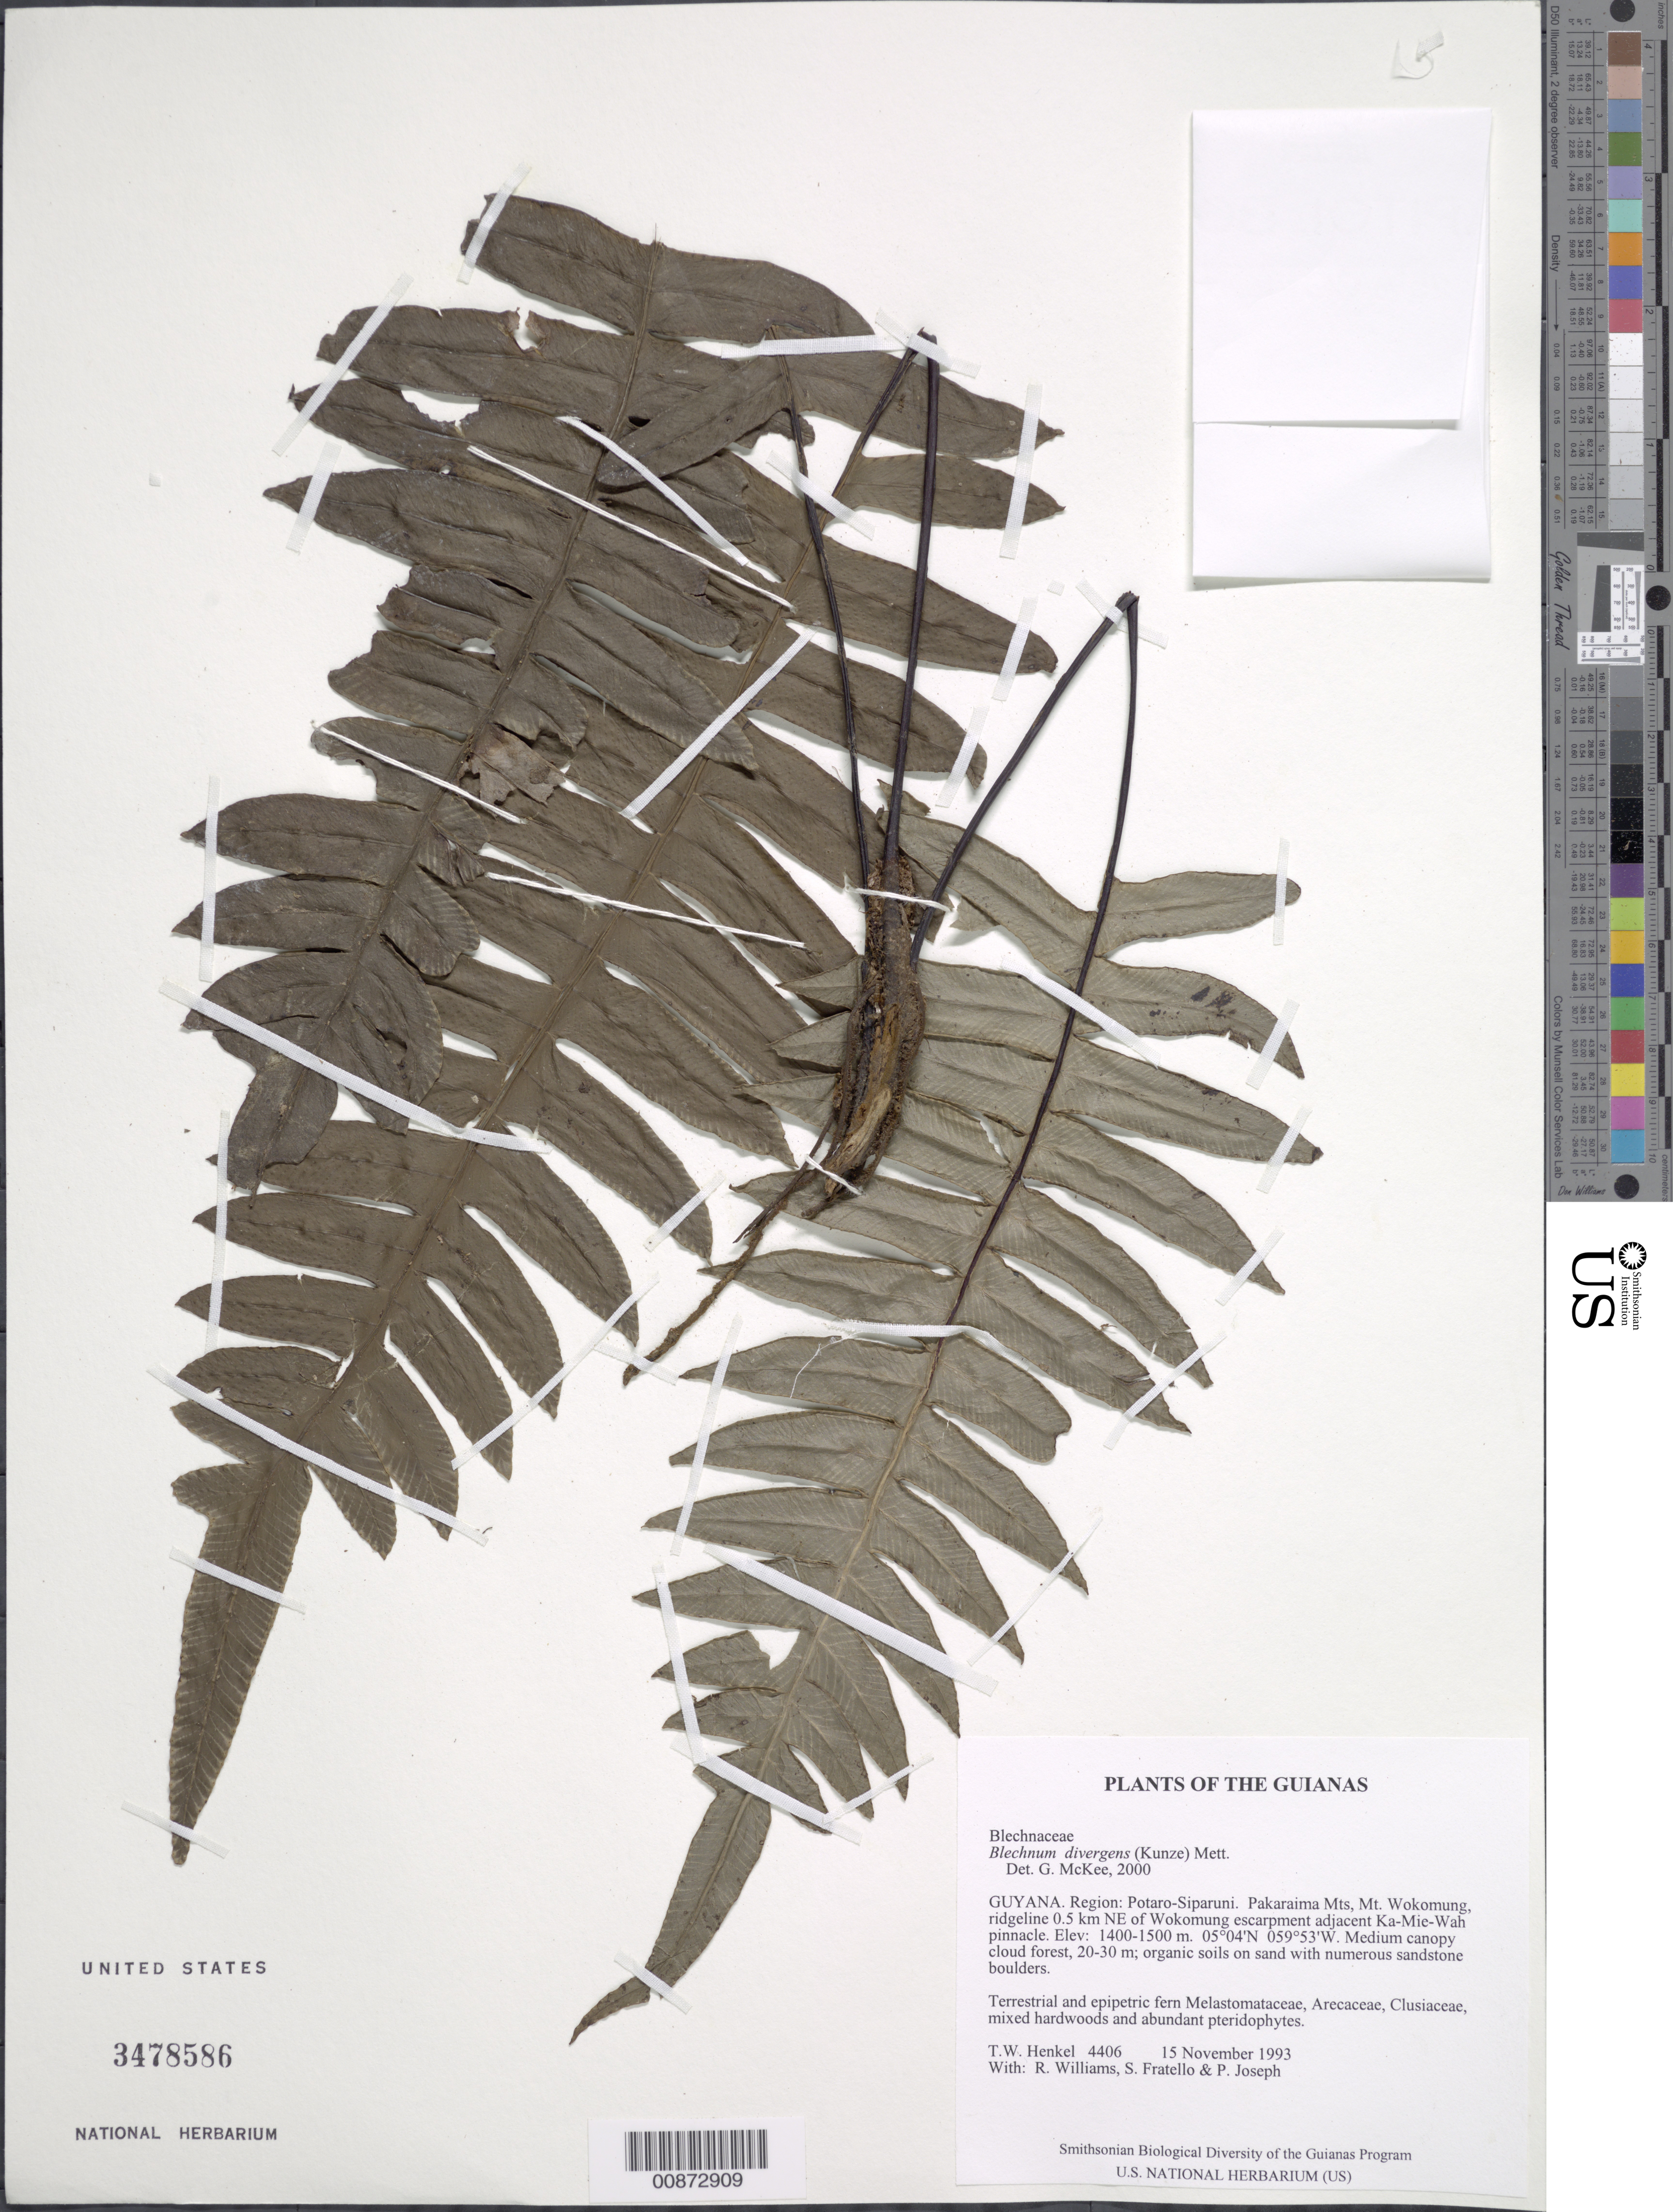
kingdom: Plantae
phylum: Tracheophyta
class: Polypodiopsida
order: Polypodiales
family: Blechnaceae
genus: Blechnum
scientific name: Blechnum divergens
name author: (Kunze) Mett.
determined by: McKee, G. S., (US), NMNH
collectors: T. Henkel, R. Williams, S. Fratello & P. Joseph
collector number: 4406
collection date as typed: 15 November 1993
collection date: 1993-11-15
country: Guyana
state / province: Potaro-Siparuni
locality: Pakaraima Mts, Mt. Wokomung, ridgeline 0.5 km NE of Wokomung escarpment adjacent Ka-Mie-Wah pinnacle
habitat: Medium canopy cloud forest, 20-30 m; organic soils on sand with numerous sandstone boulders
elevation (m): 1400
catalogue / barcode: US 3478586